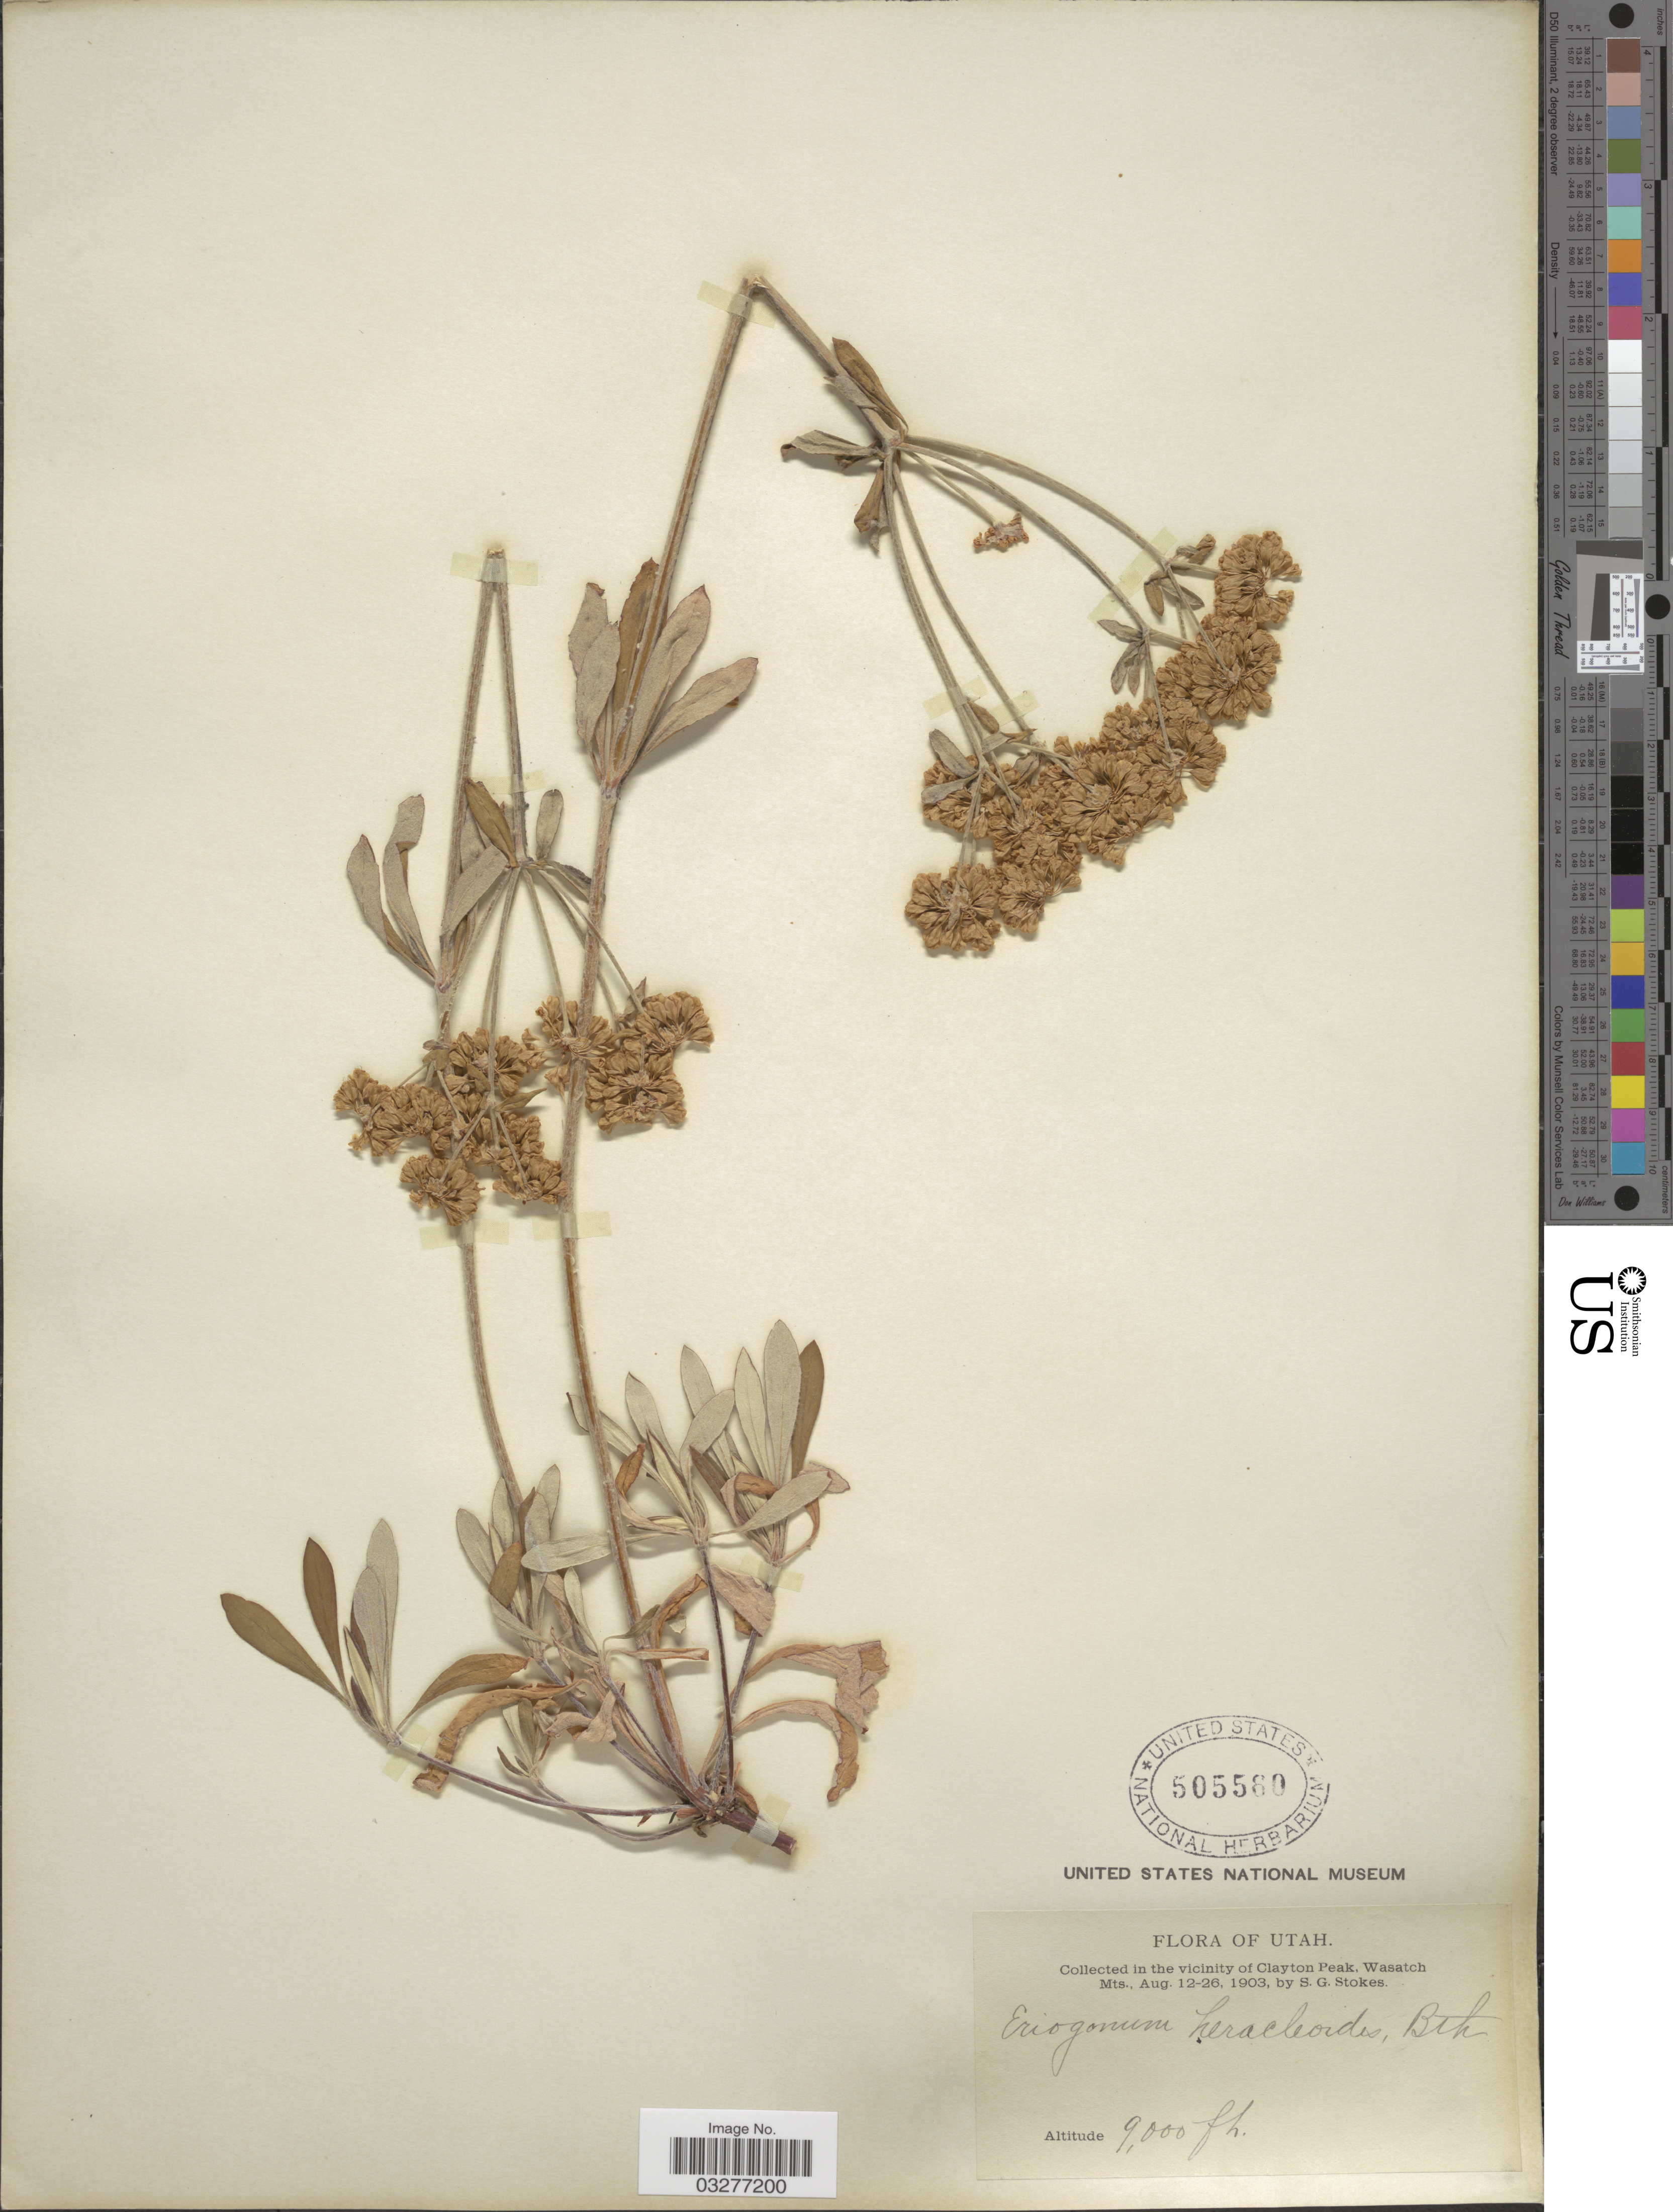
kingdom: Plantae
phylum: Tracheophyta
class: Magnoliopsida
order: Caryophyllales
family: Polygonaceae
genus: Eriogonum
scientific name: Eriogonum heracleoides var. heracleoides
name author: Nutt.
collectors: S. G. Stokes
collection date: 1903-08-12/1903-08-26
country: United States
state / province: Utah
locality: In the Vicinity of Clayton Peak, Wasatch Mts.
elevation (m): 2743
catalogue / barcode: US 505560